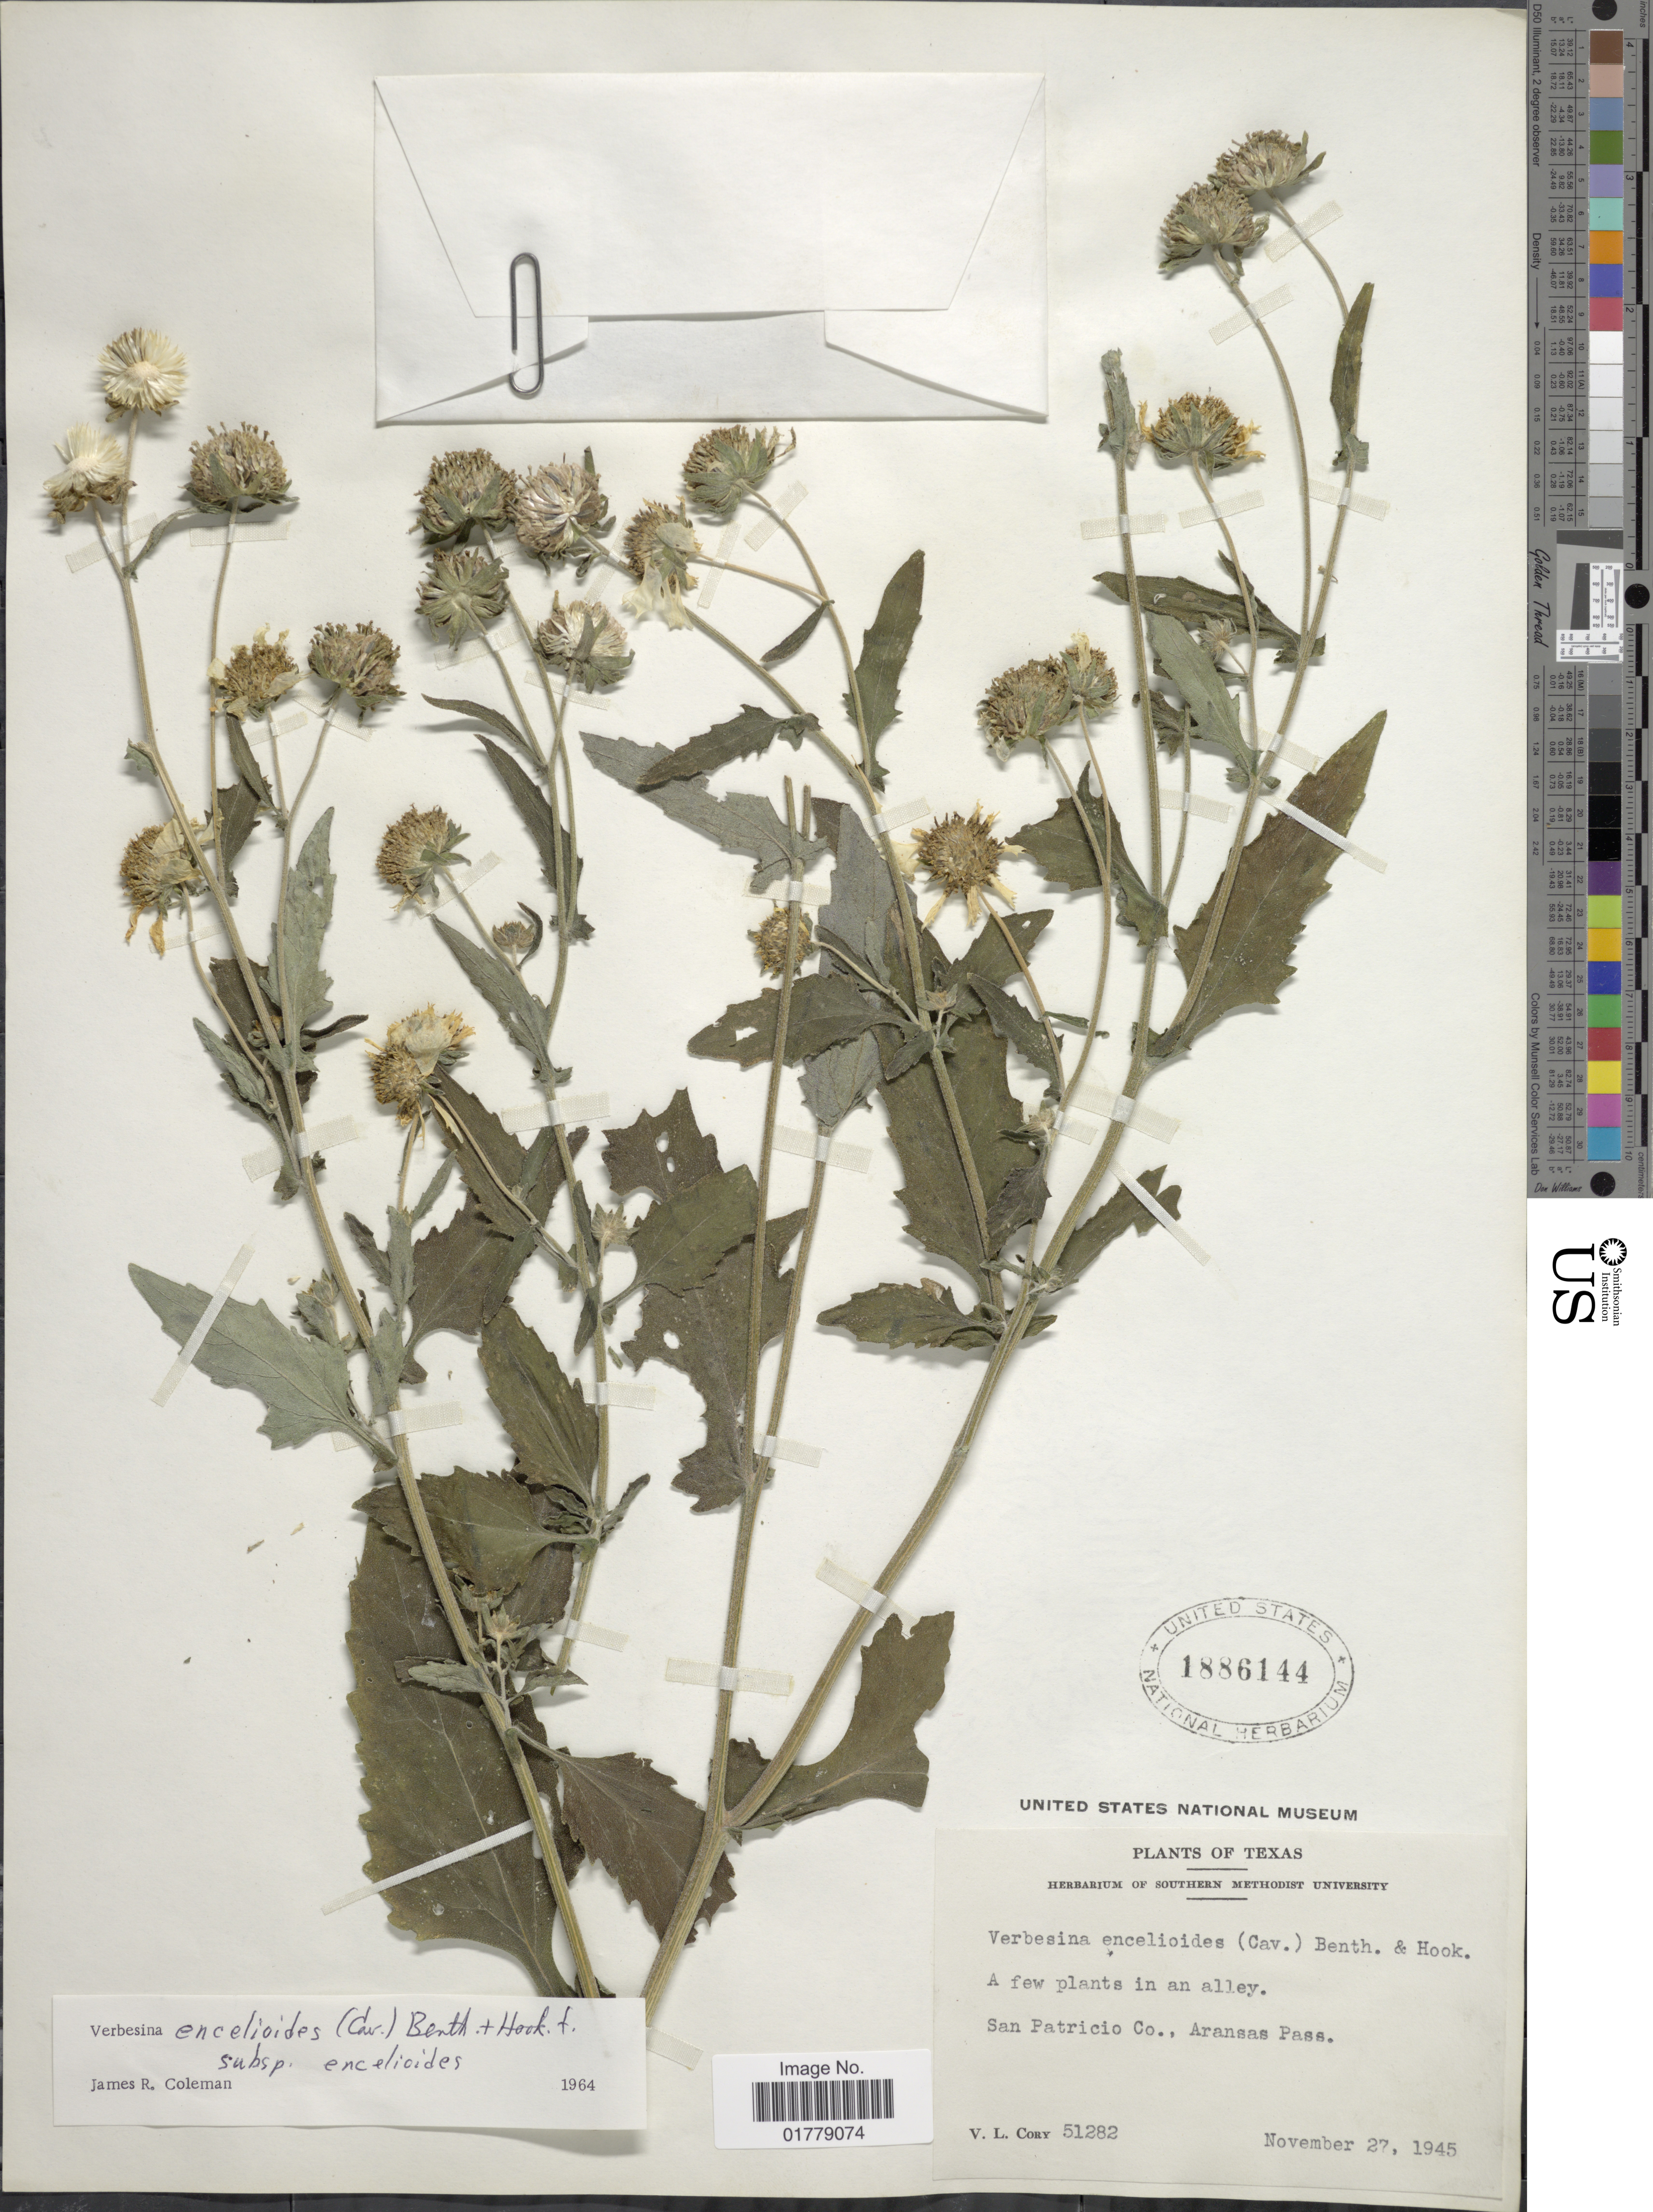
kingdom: Plantae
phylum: Tracheophyta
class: Magnoliopsida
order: Asterales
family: Asteraceae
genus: Verbesina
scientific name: Verbesina encelioides subsp. encelioides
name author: (Cav.) Benth. & Hook.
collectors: V. Cory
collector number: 51282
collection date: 1945-11-27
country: United States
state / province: Texas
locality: San Patricio Co., Aransas Pass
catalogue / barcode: US 1886144